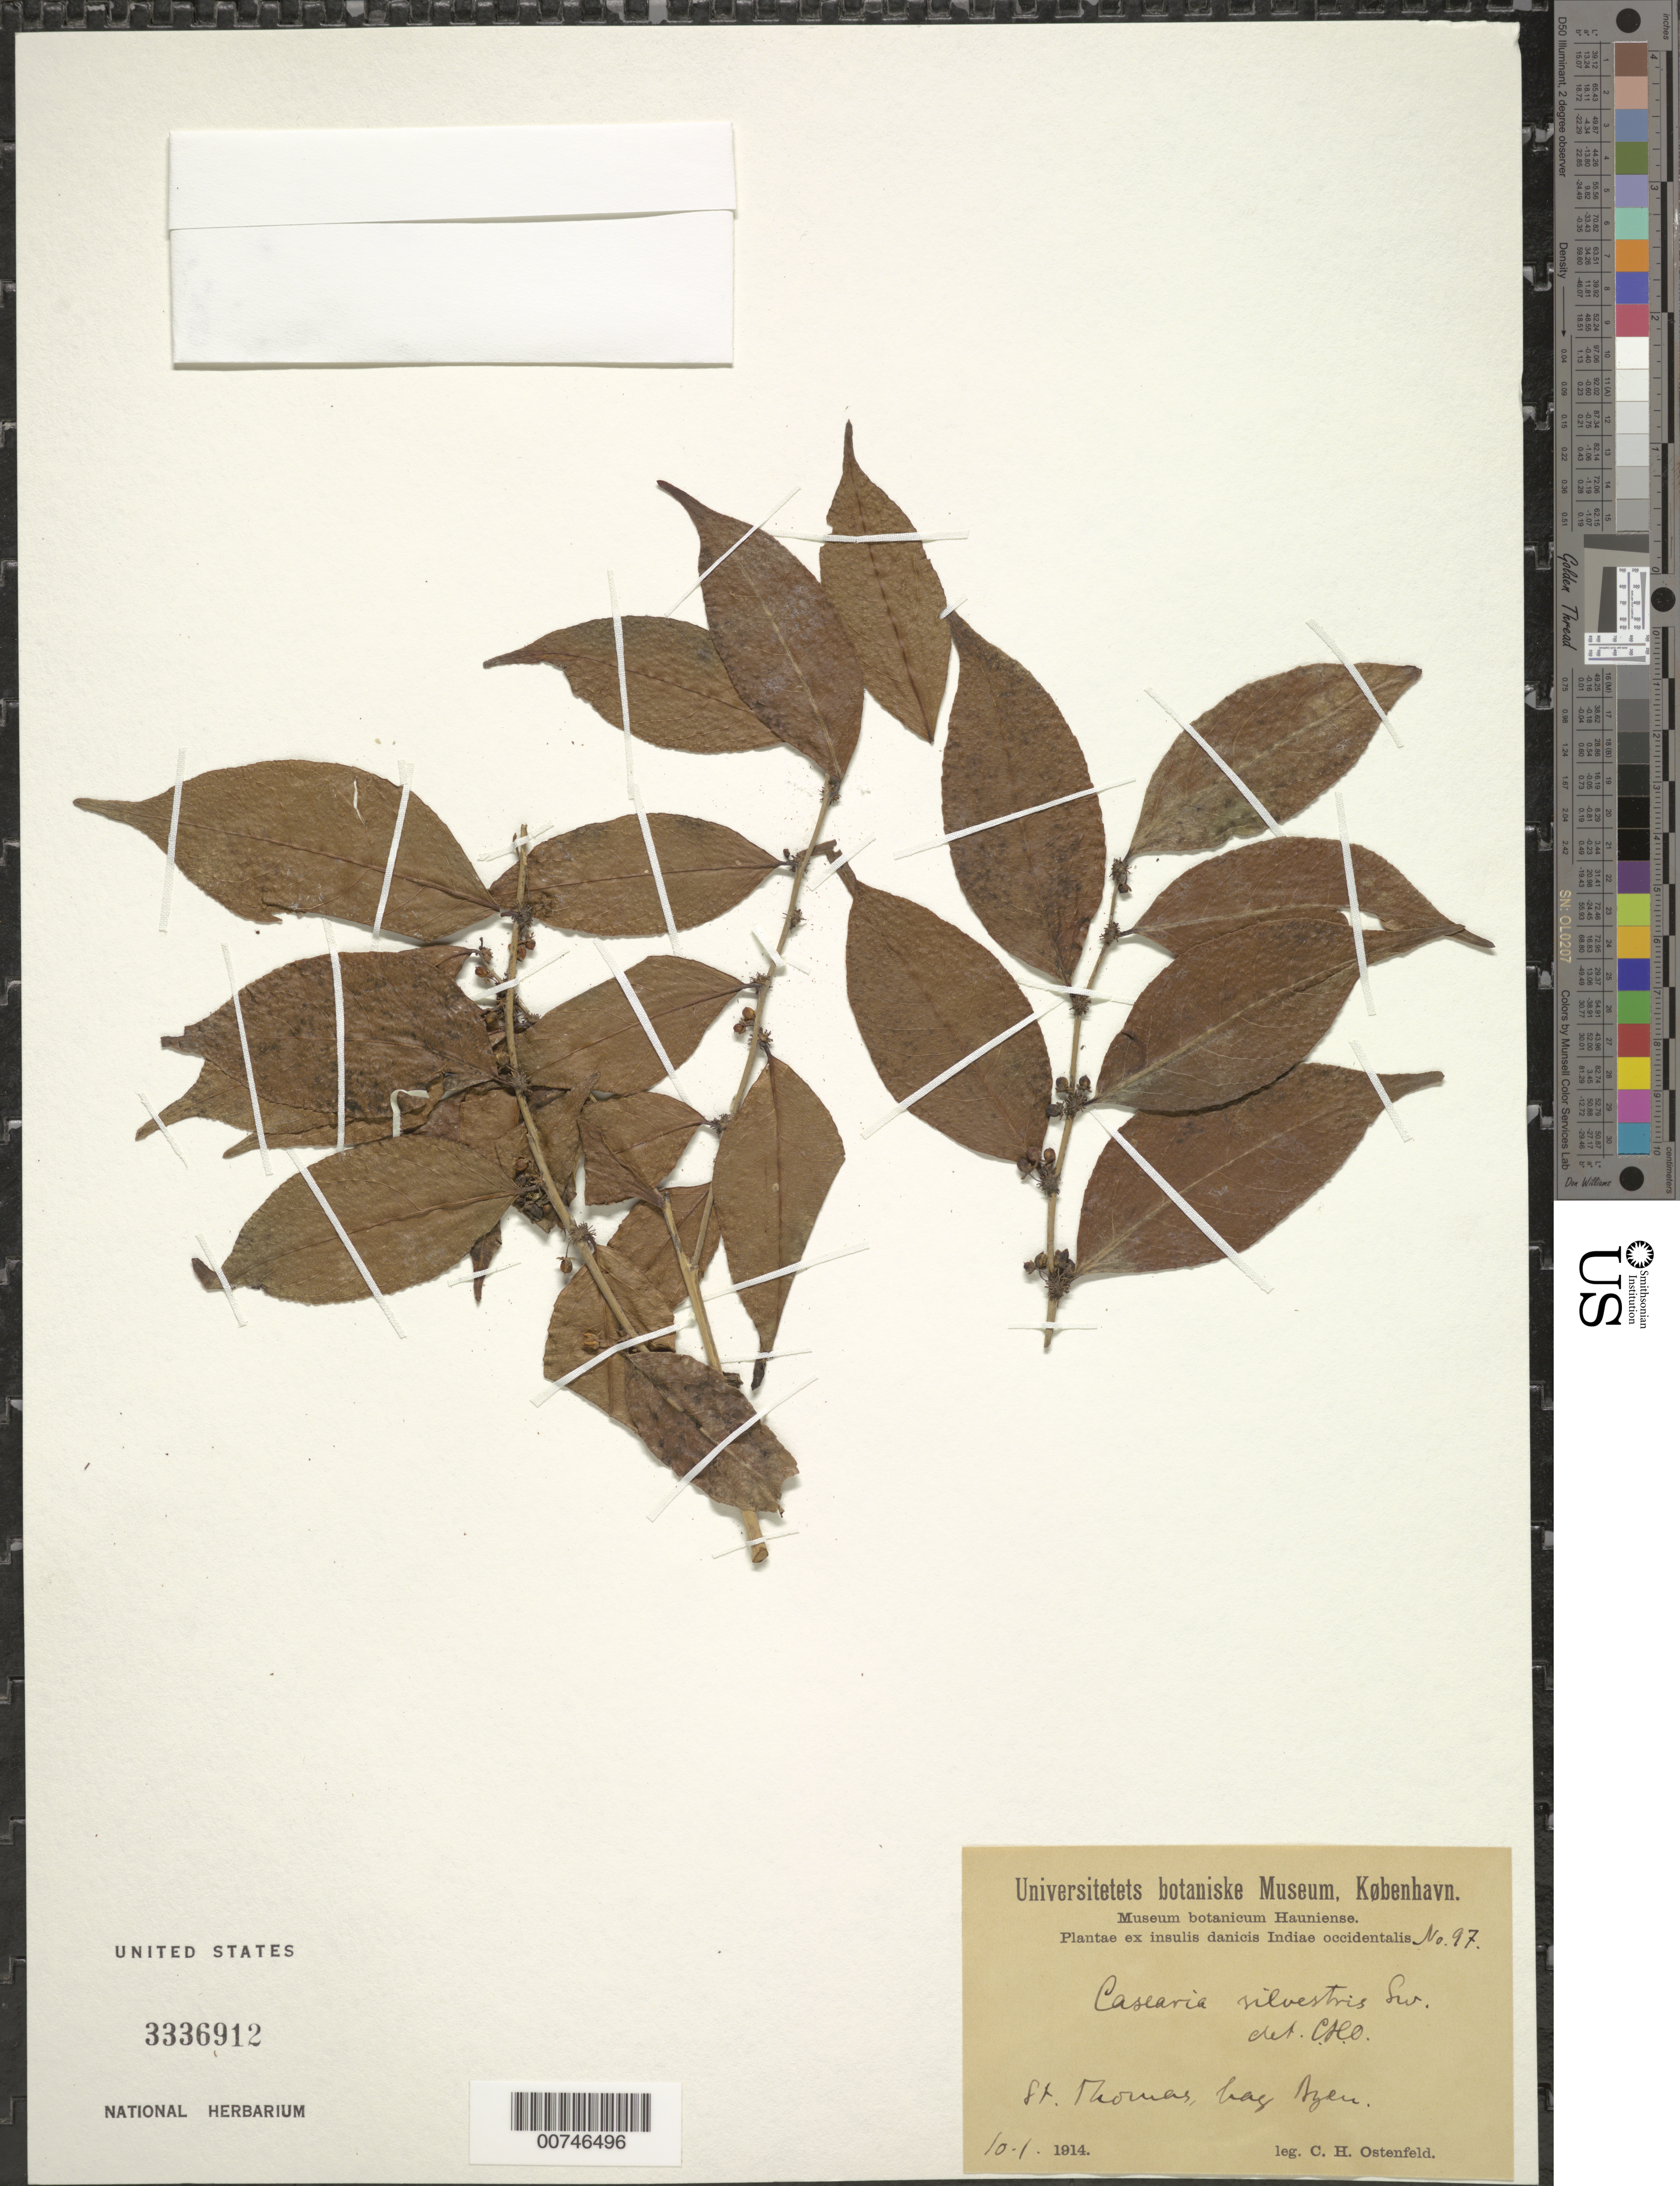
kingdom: Plantae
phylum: Tracheophyta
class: Magnoliopsida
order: Malpighiales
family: Salicaceae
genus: Casearia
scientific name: Casearia sylvestris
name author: Sw.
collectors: C. Ostenfeld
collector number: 97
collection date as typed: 01 Oct 1914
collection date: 1914-10-01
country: U.S. Virgin Islands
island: St. Thomas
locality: Bay ?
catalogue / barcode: US 3336912